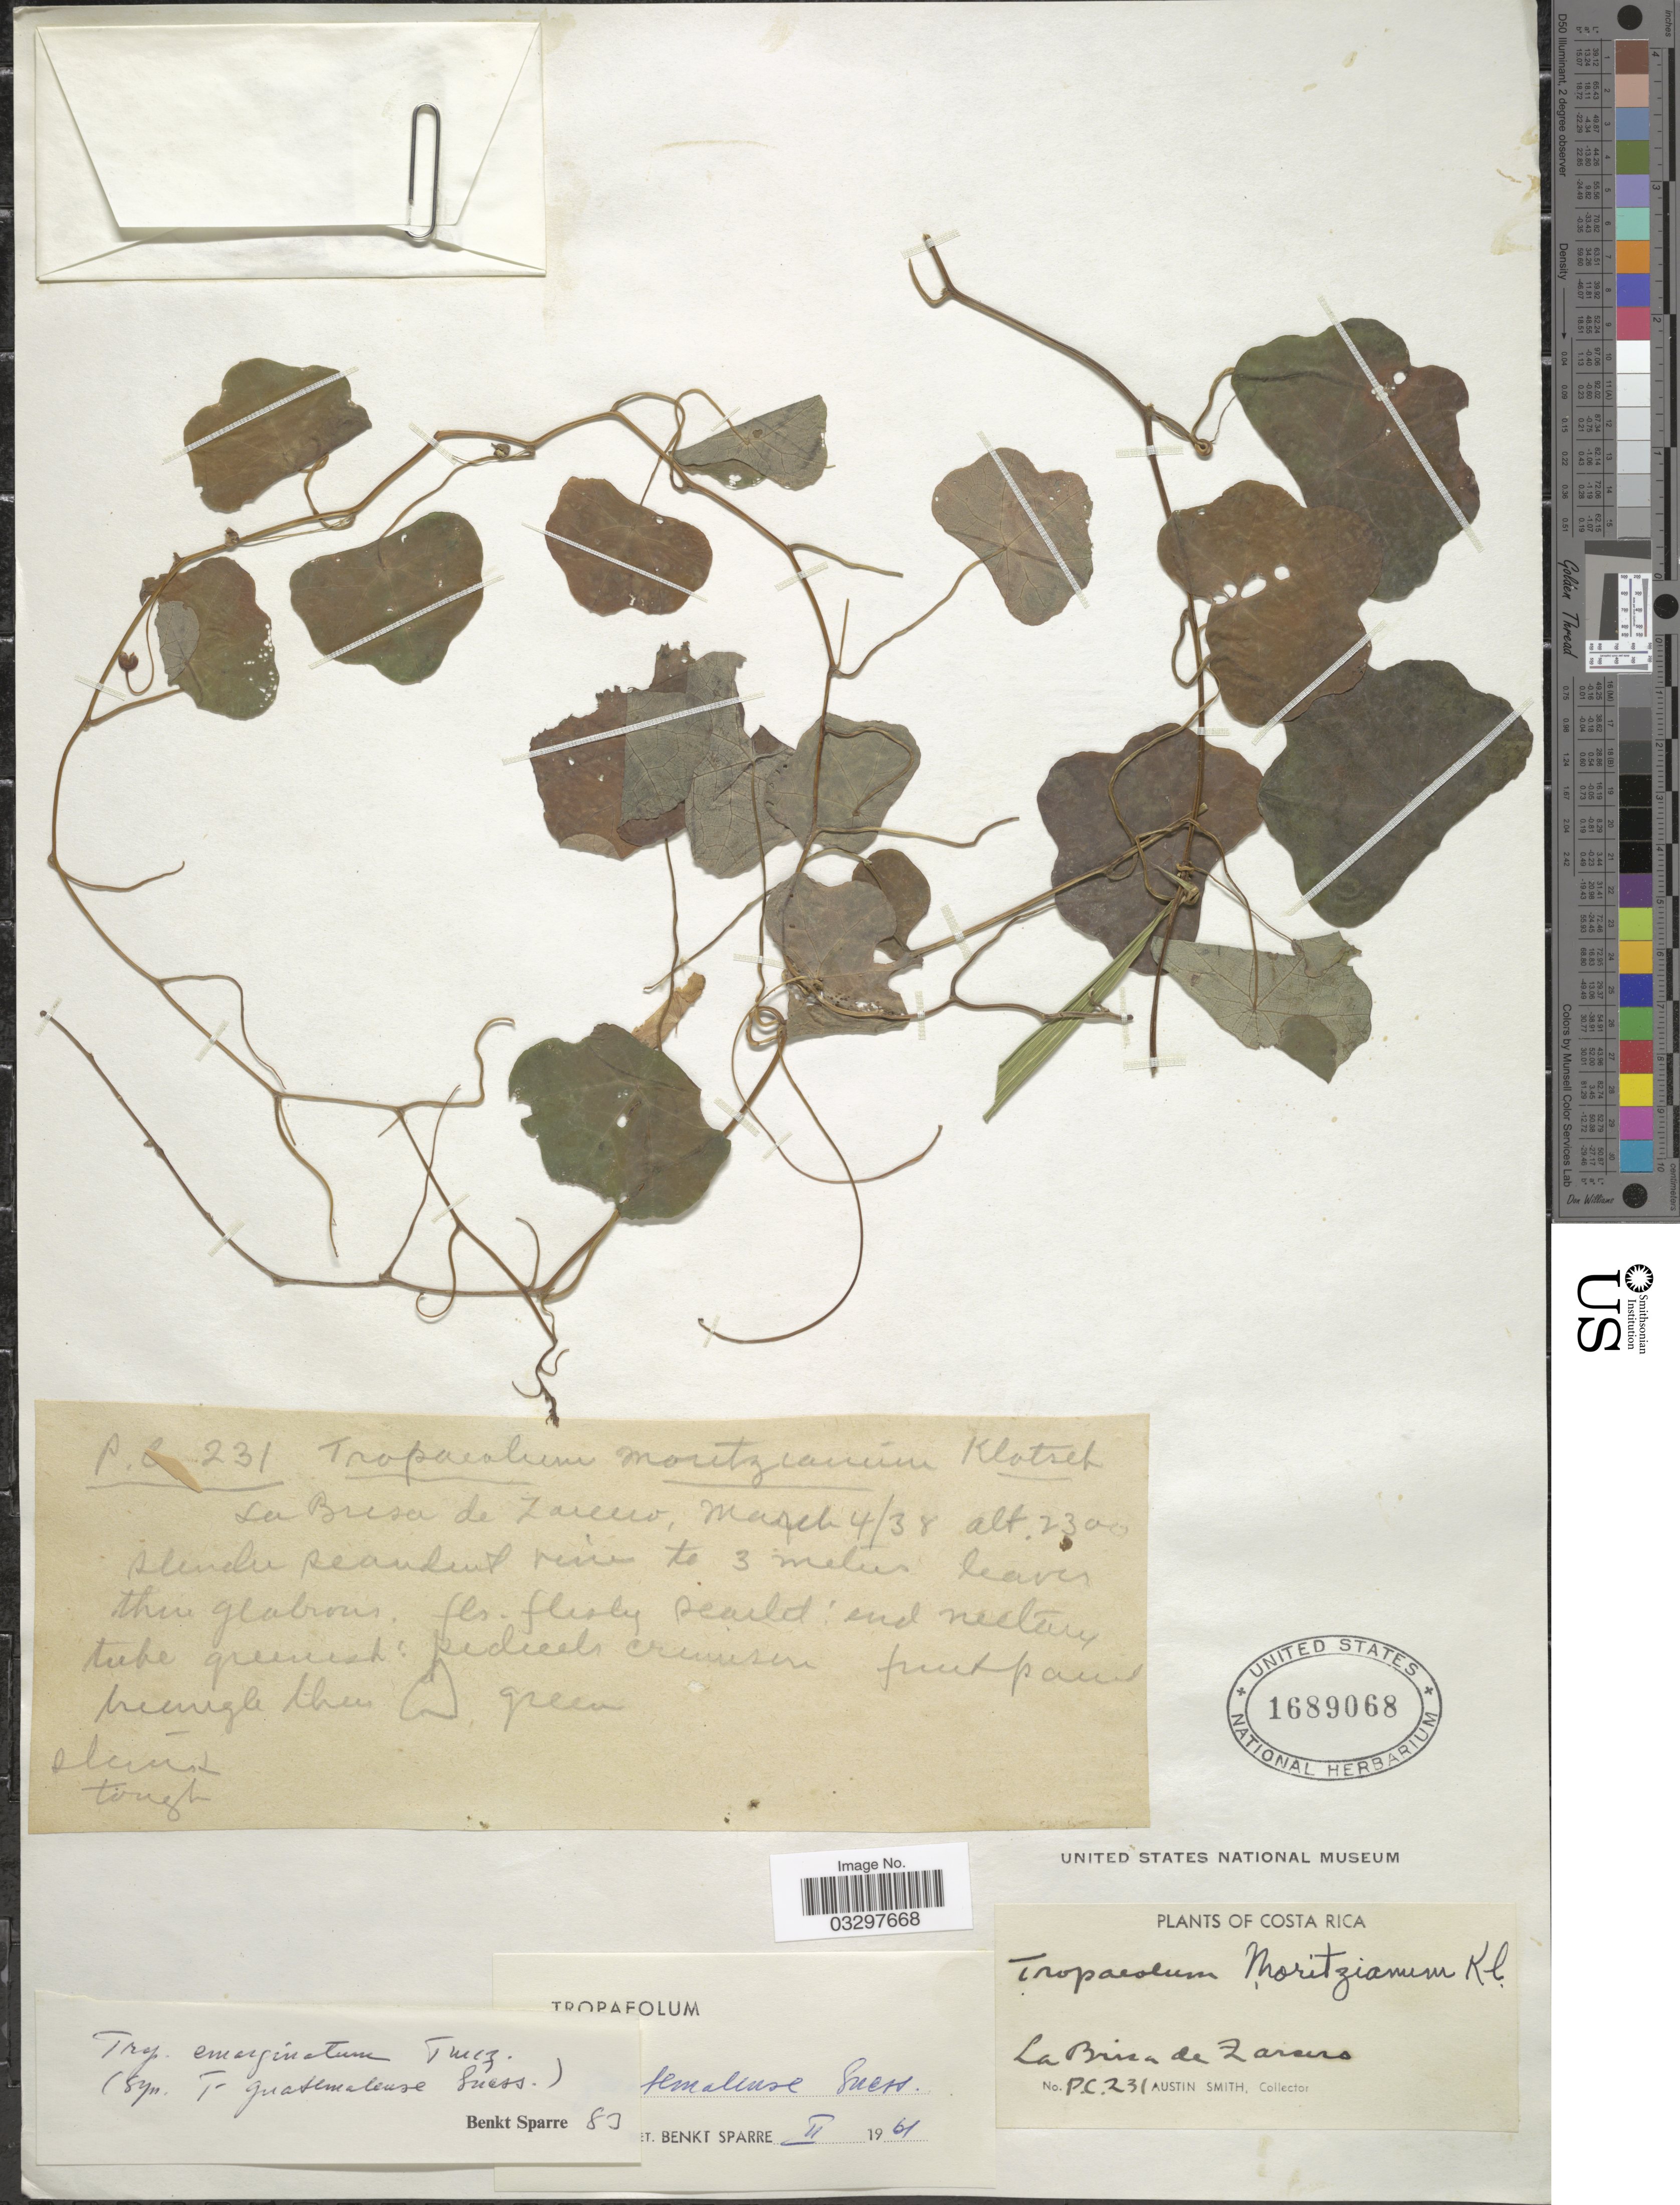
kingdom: Plantae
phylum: Tracheophyta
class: Magnoliopsida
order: Brassicales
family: Tropaeolaceae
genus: Tropaeolum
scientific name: Tropaeolum emarginatum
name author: Turcz.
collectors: Aust P. Smith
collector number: PC231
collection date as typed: Transcribed d/m/y: 4/3/38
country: Costa Rica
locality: La Bresa de Zarcero.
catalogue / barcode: US 1689068